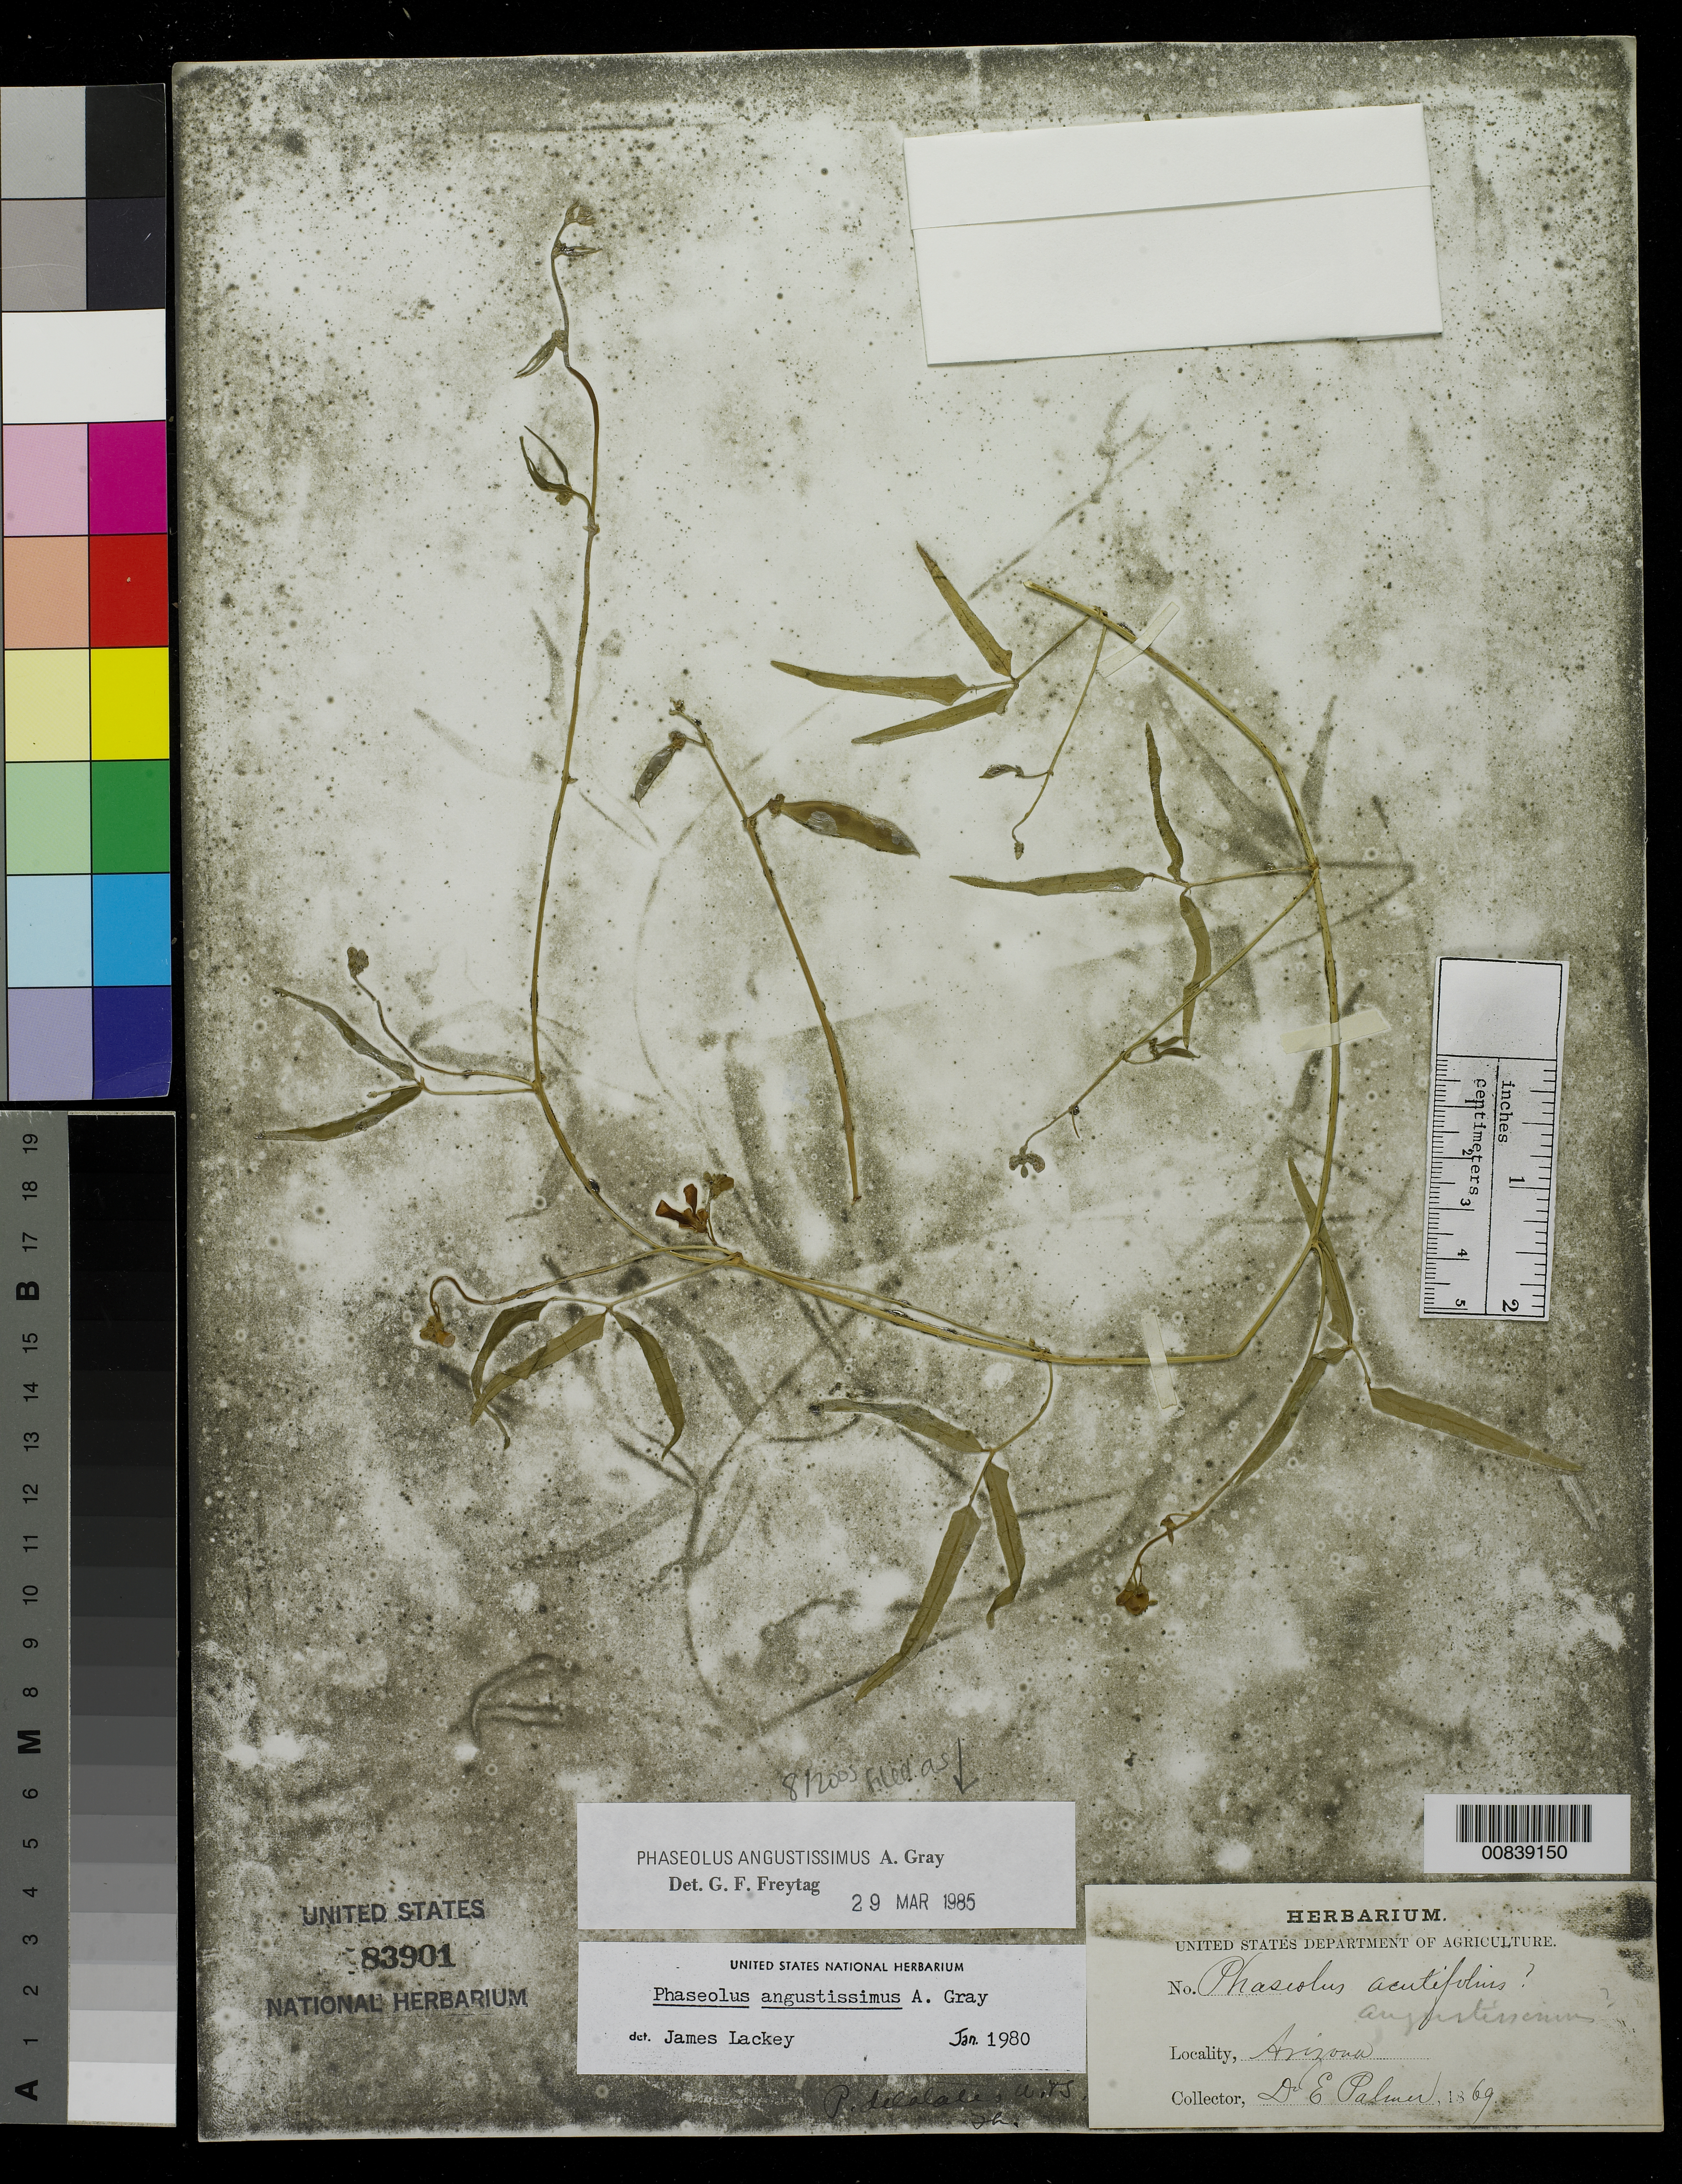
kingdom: Plantae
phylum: Tracheophyta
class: Magnoliopsida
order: Fabales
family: Fabaceae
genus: Phaseolus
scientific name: Phaseolus angustissimus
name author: A. Gray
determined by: Freytag, G. F.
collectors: E. Palmer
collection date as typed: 1869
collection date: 1869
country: United States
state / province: Arizona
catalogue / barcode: US 83901